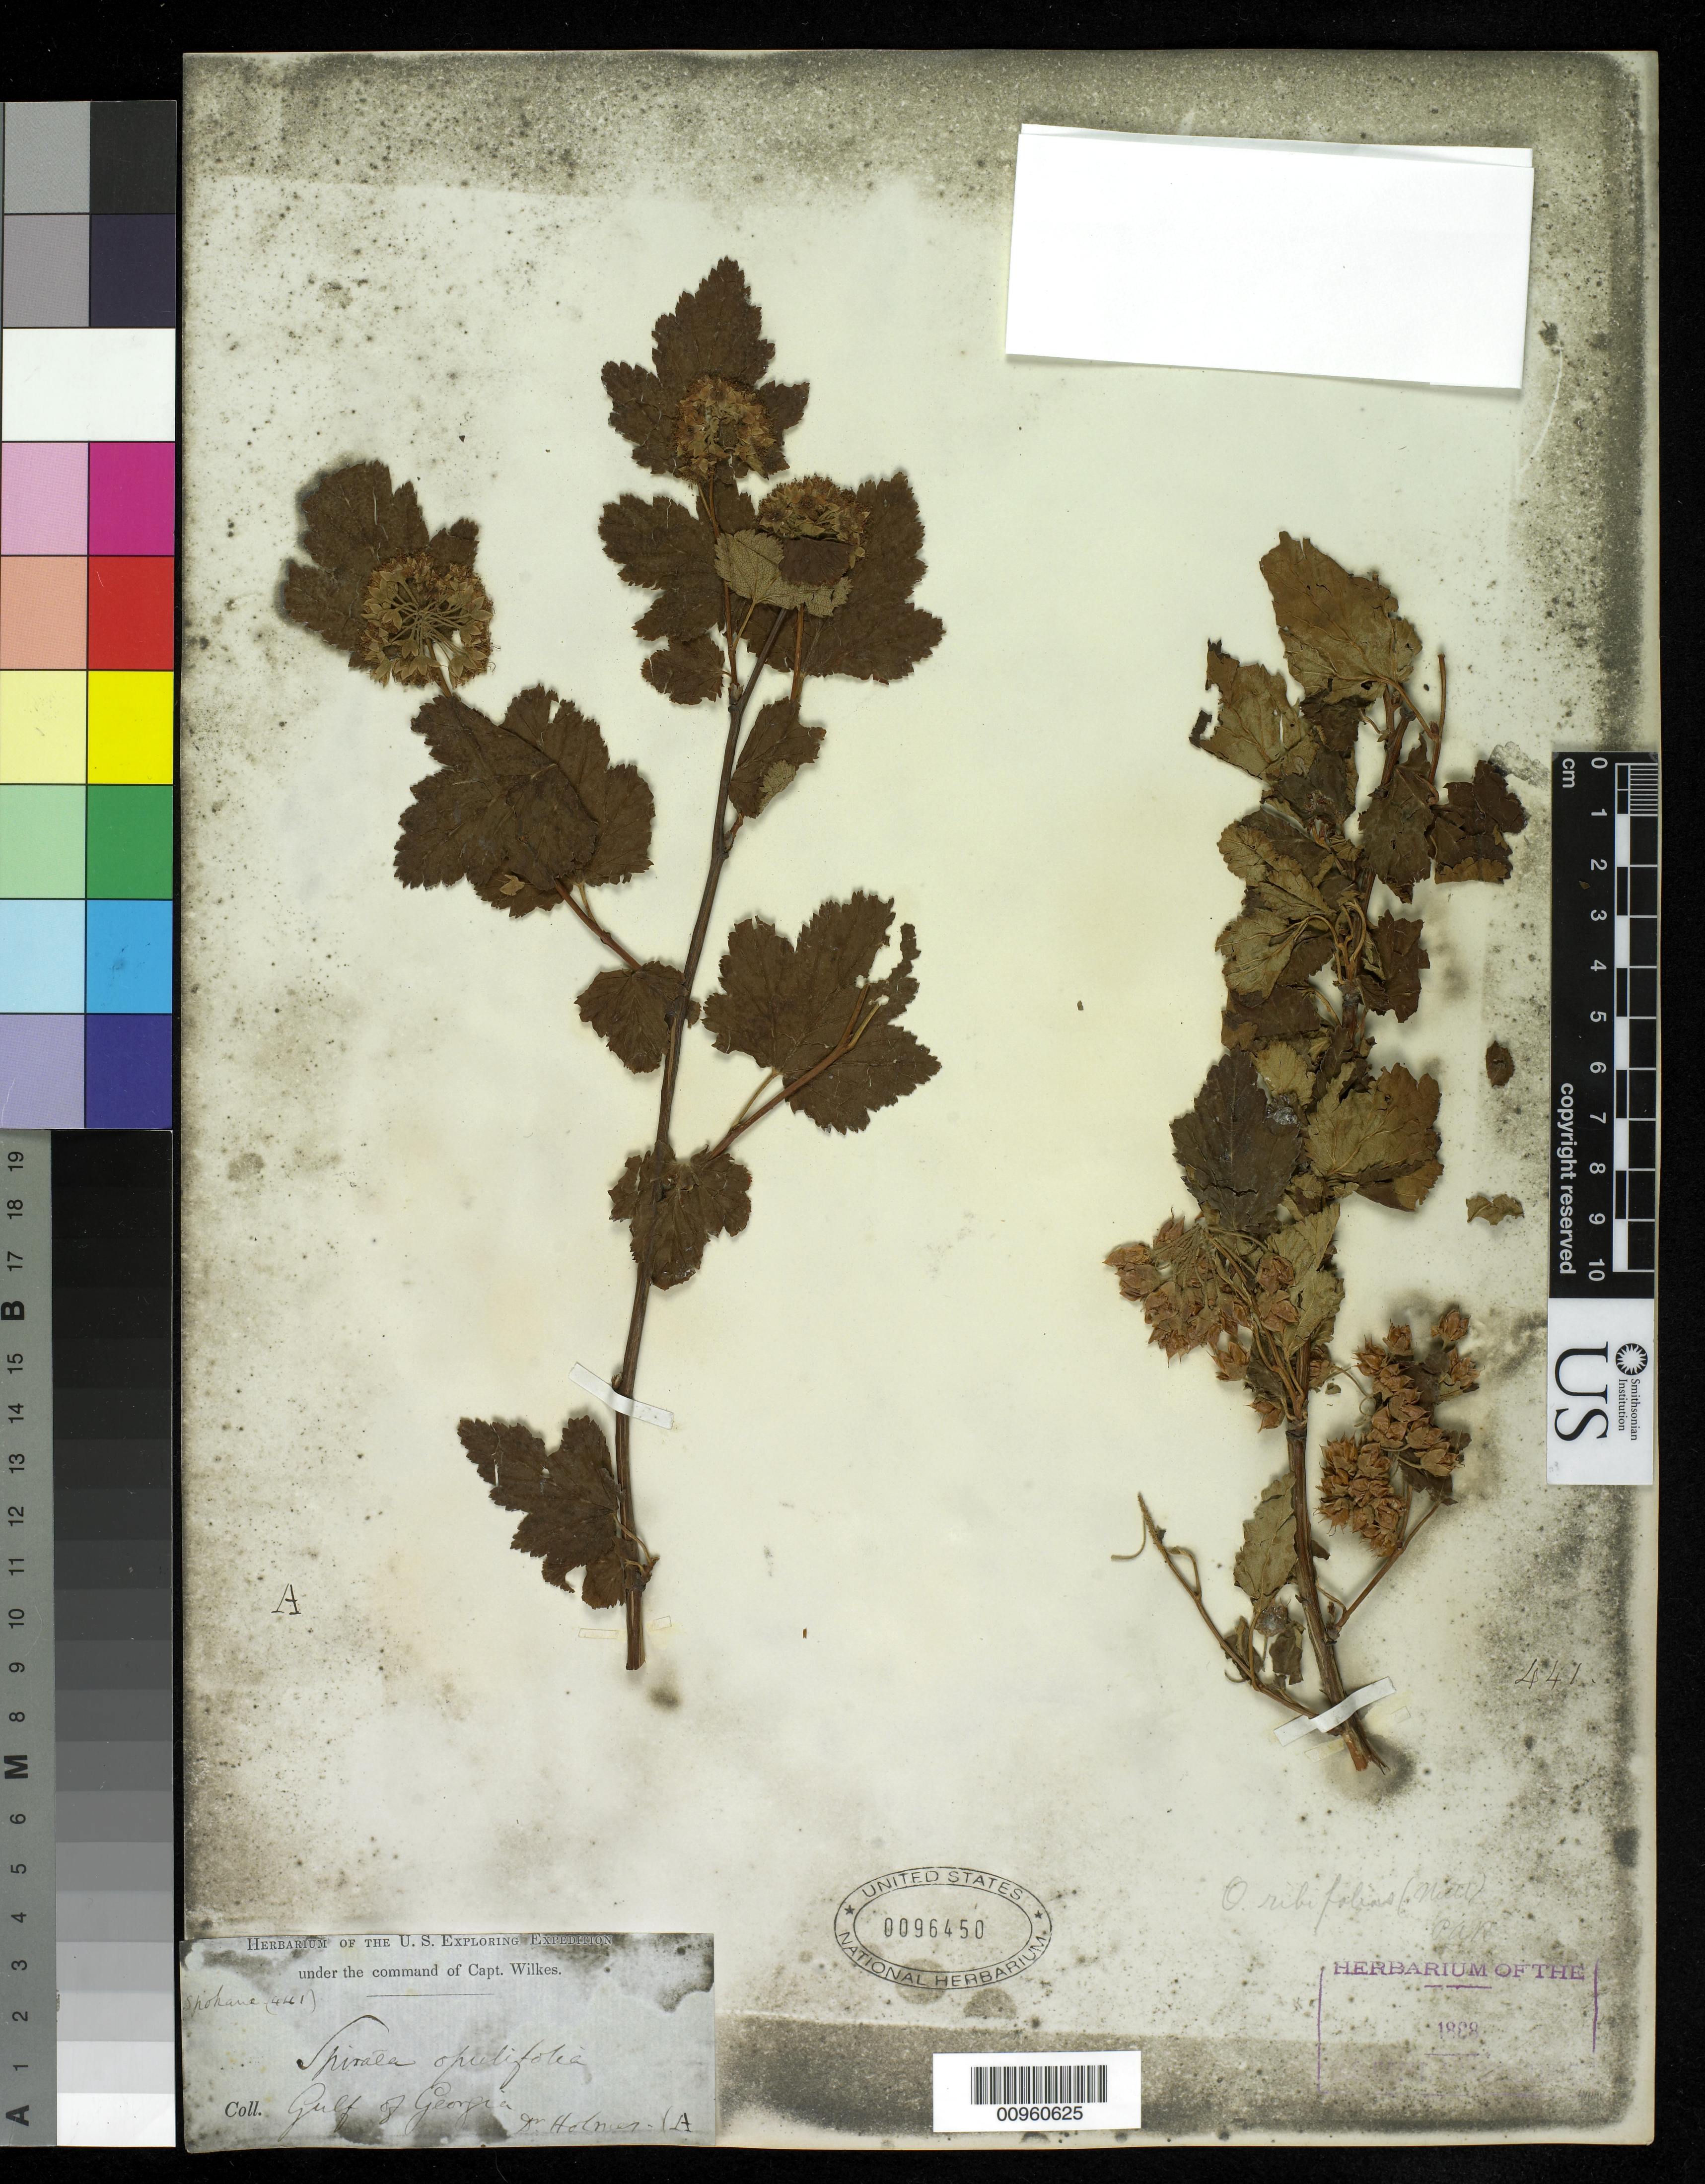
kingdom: Plantae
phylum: Tracheophyta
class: Magnoliopsida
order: Rosales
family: Rosaceae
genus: Physocarpus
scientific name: Physocarpus capitatus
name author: (Pursh) Kuntze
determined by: Strong, Mark T., (BOT), Smithsonian Institution - National Museum of Natural History (UNITED STATES)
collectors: Wilkes Explor. Exped.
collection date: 1838/1842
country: United States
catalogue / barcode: US 96450